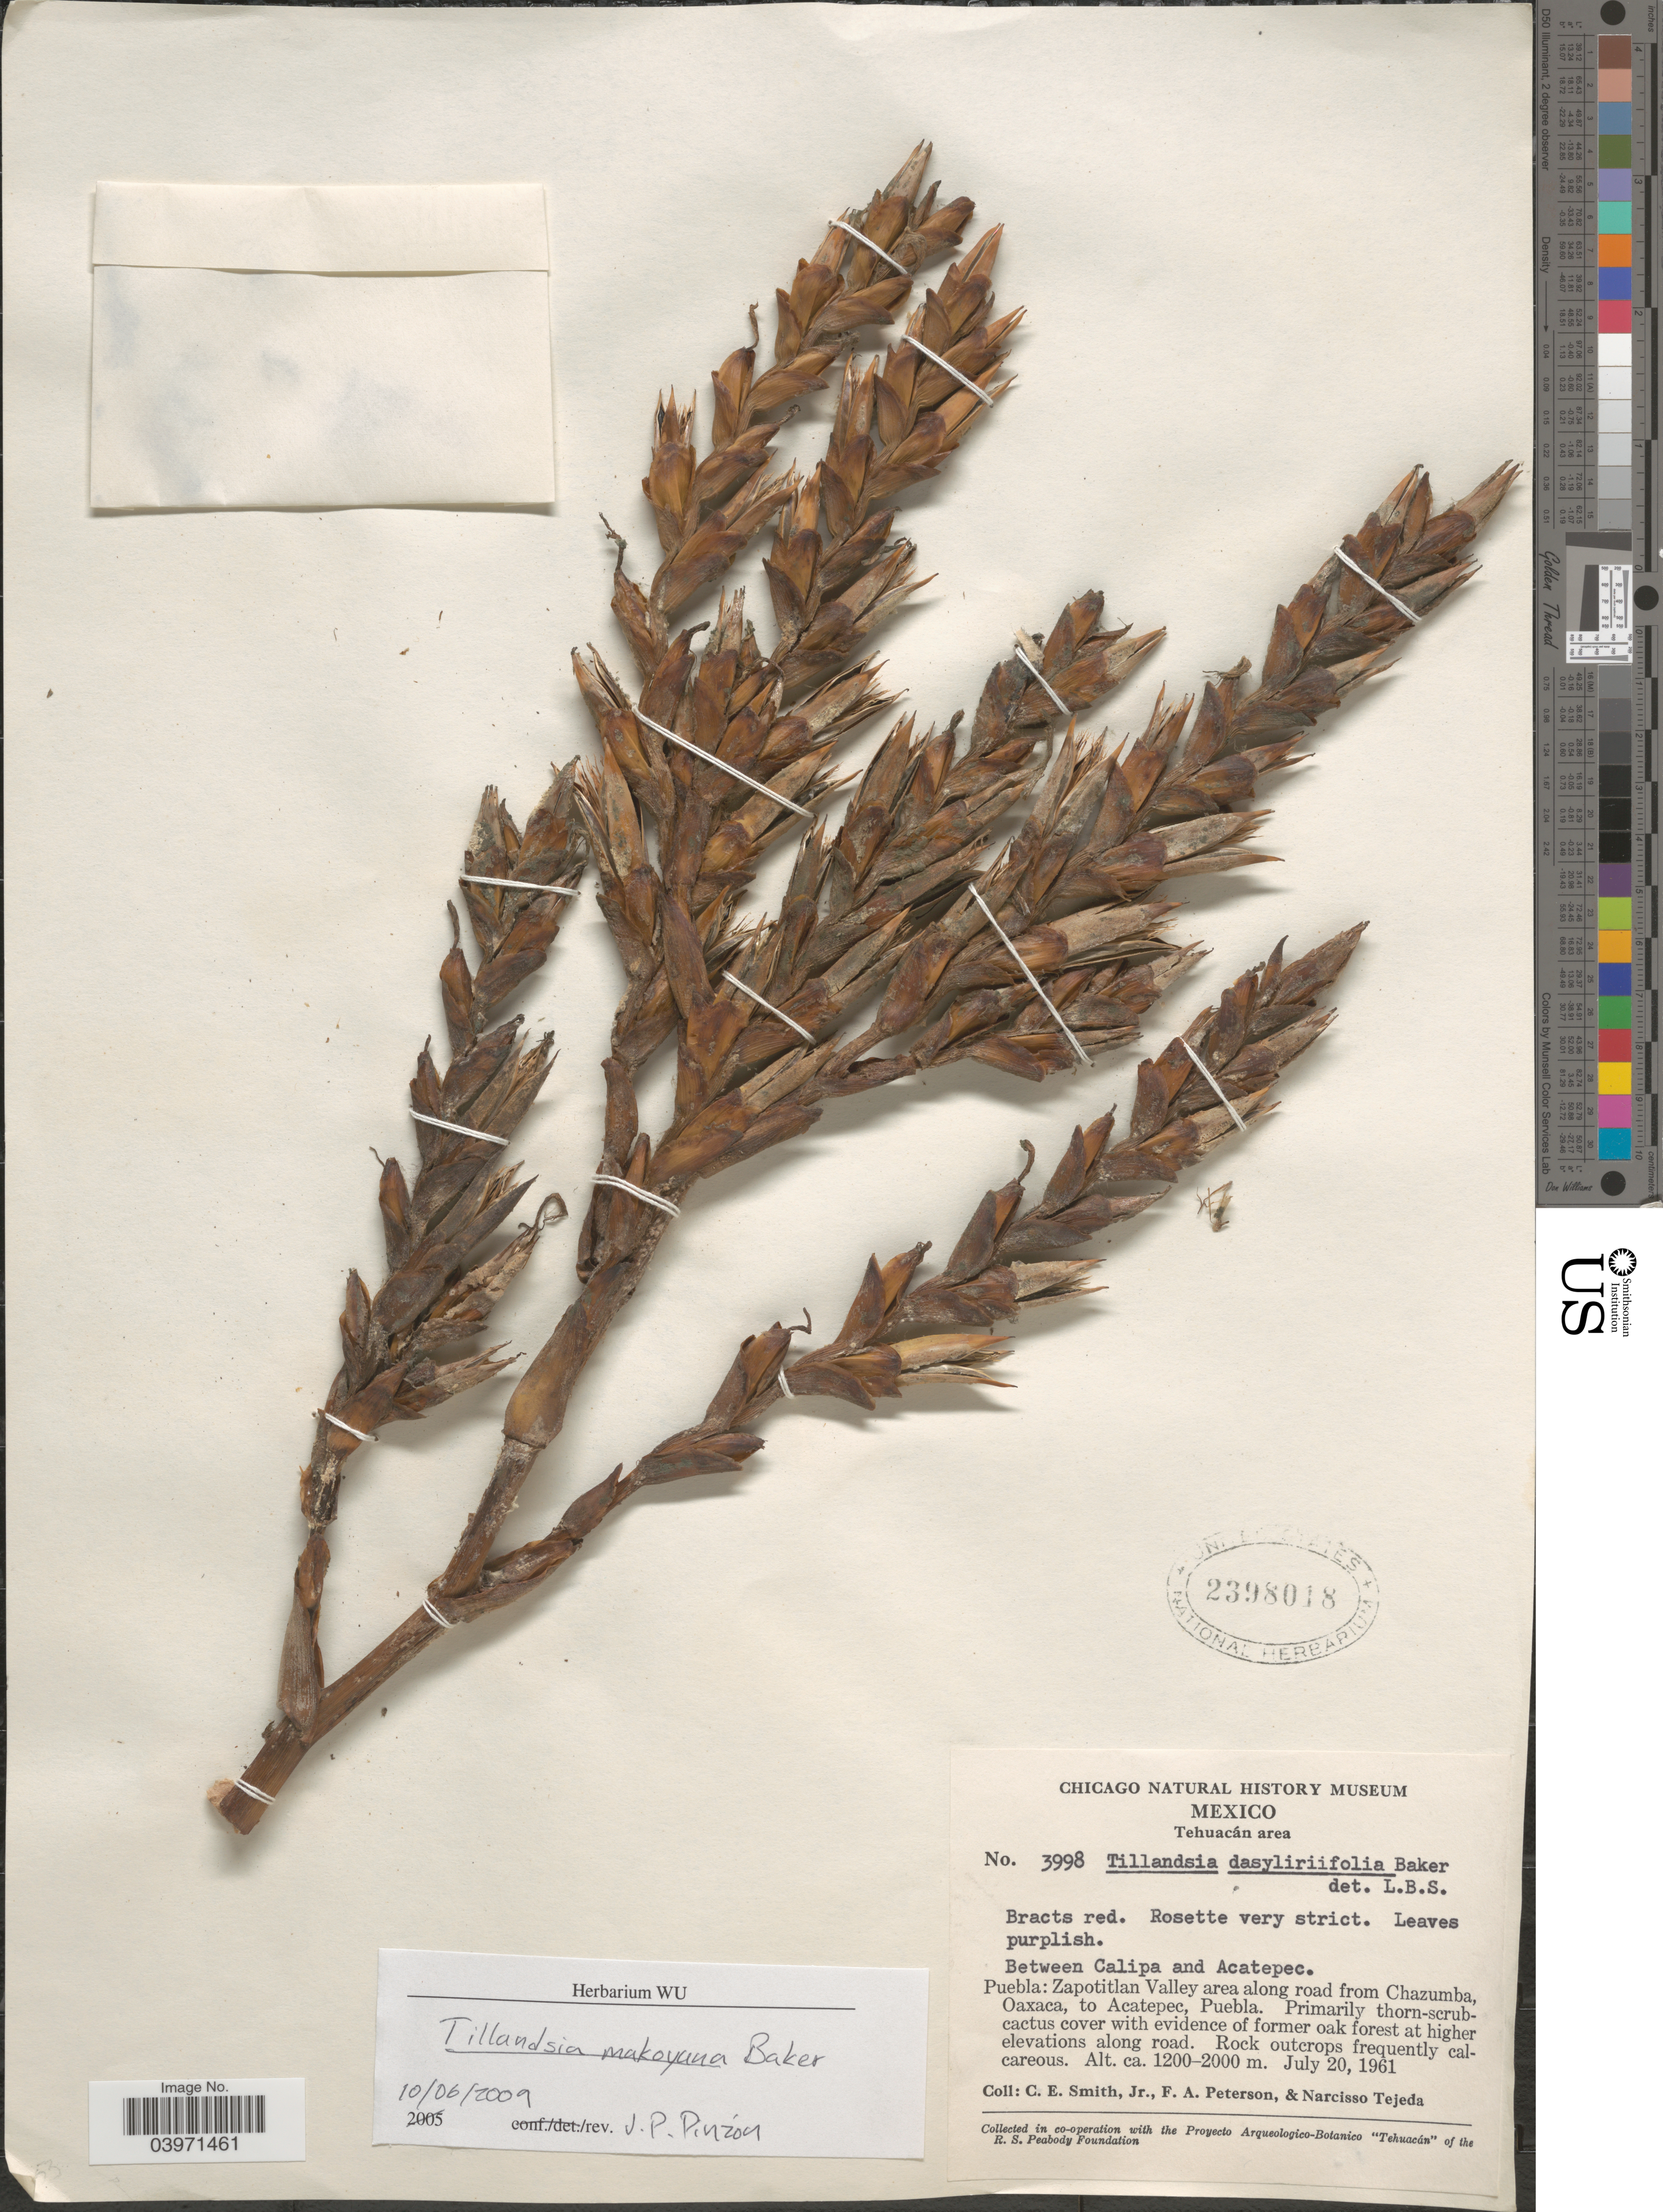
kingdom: Plantae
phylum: Tracheophyta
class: Liliopsida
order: Poales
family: Bromeliaceae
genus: Tillandsia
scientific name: Tillandsia makoyana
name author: Baker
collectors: C. E. Smith Jr., F. A. Peterson & N. Tejeda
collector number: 3998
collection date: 1961-07-20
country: Mexico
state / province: Puebla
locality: Tehuacán area. Zapotitlan Valley area along road from Chazumba, Oaxaca, to Acatepec, Puebla.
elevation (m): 1200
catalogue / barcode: US 2398018